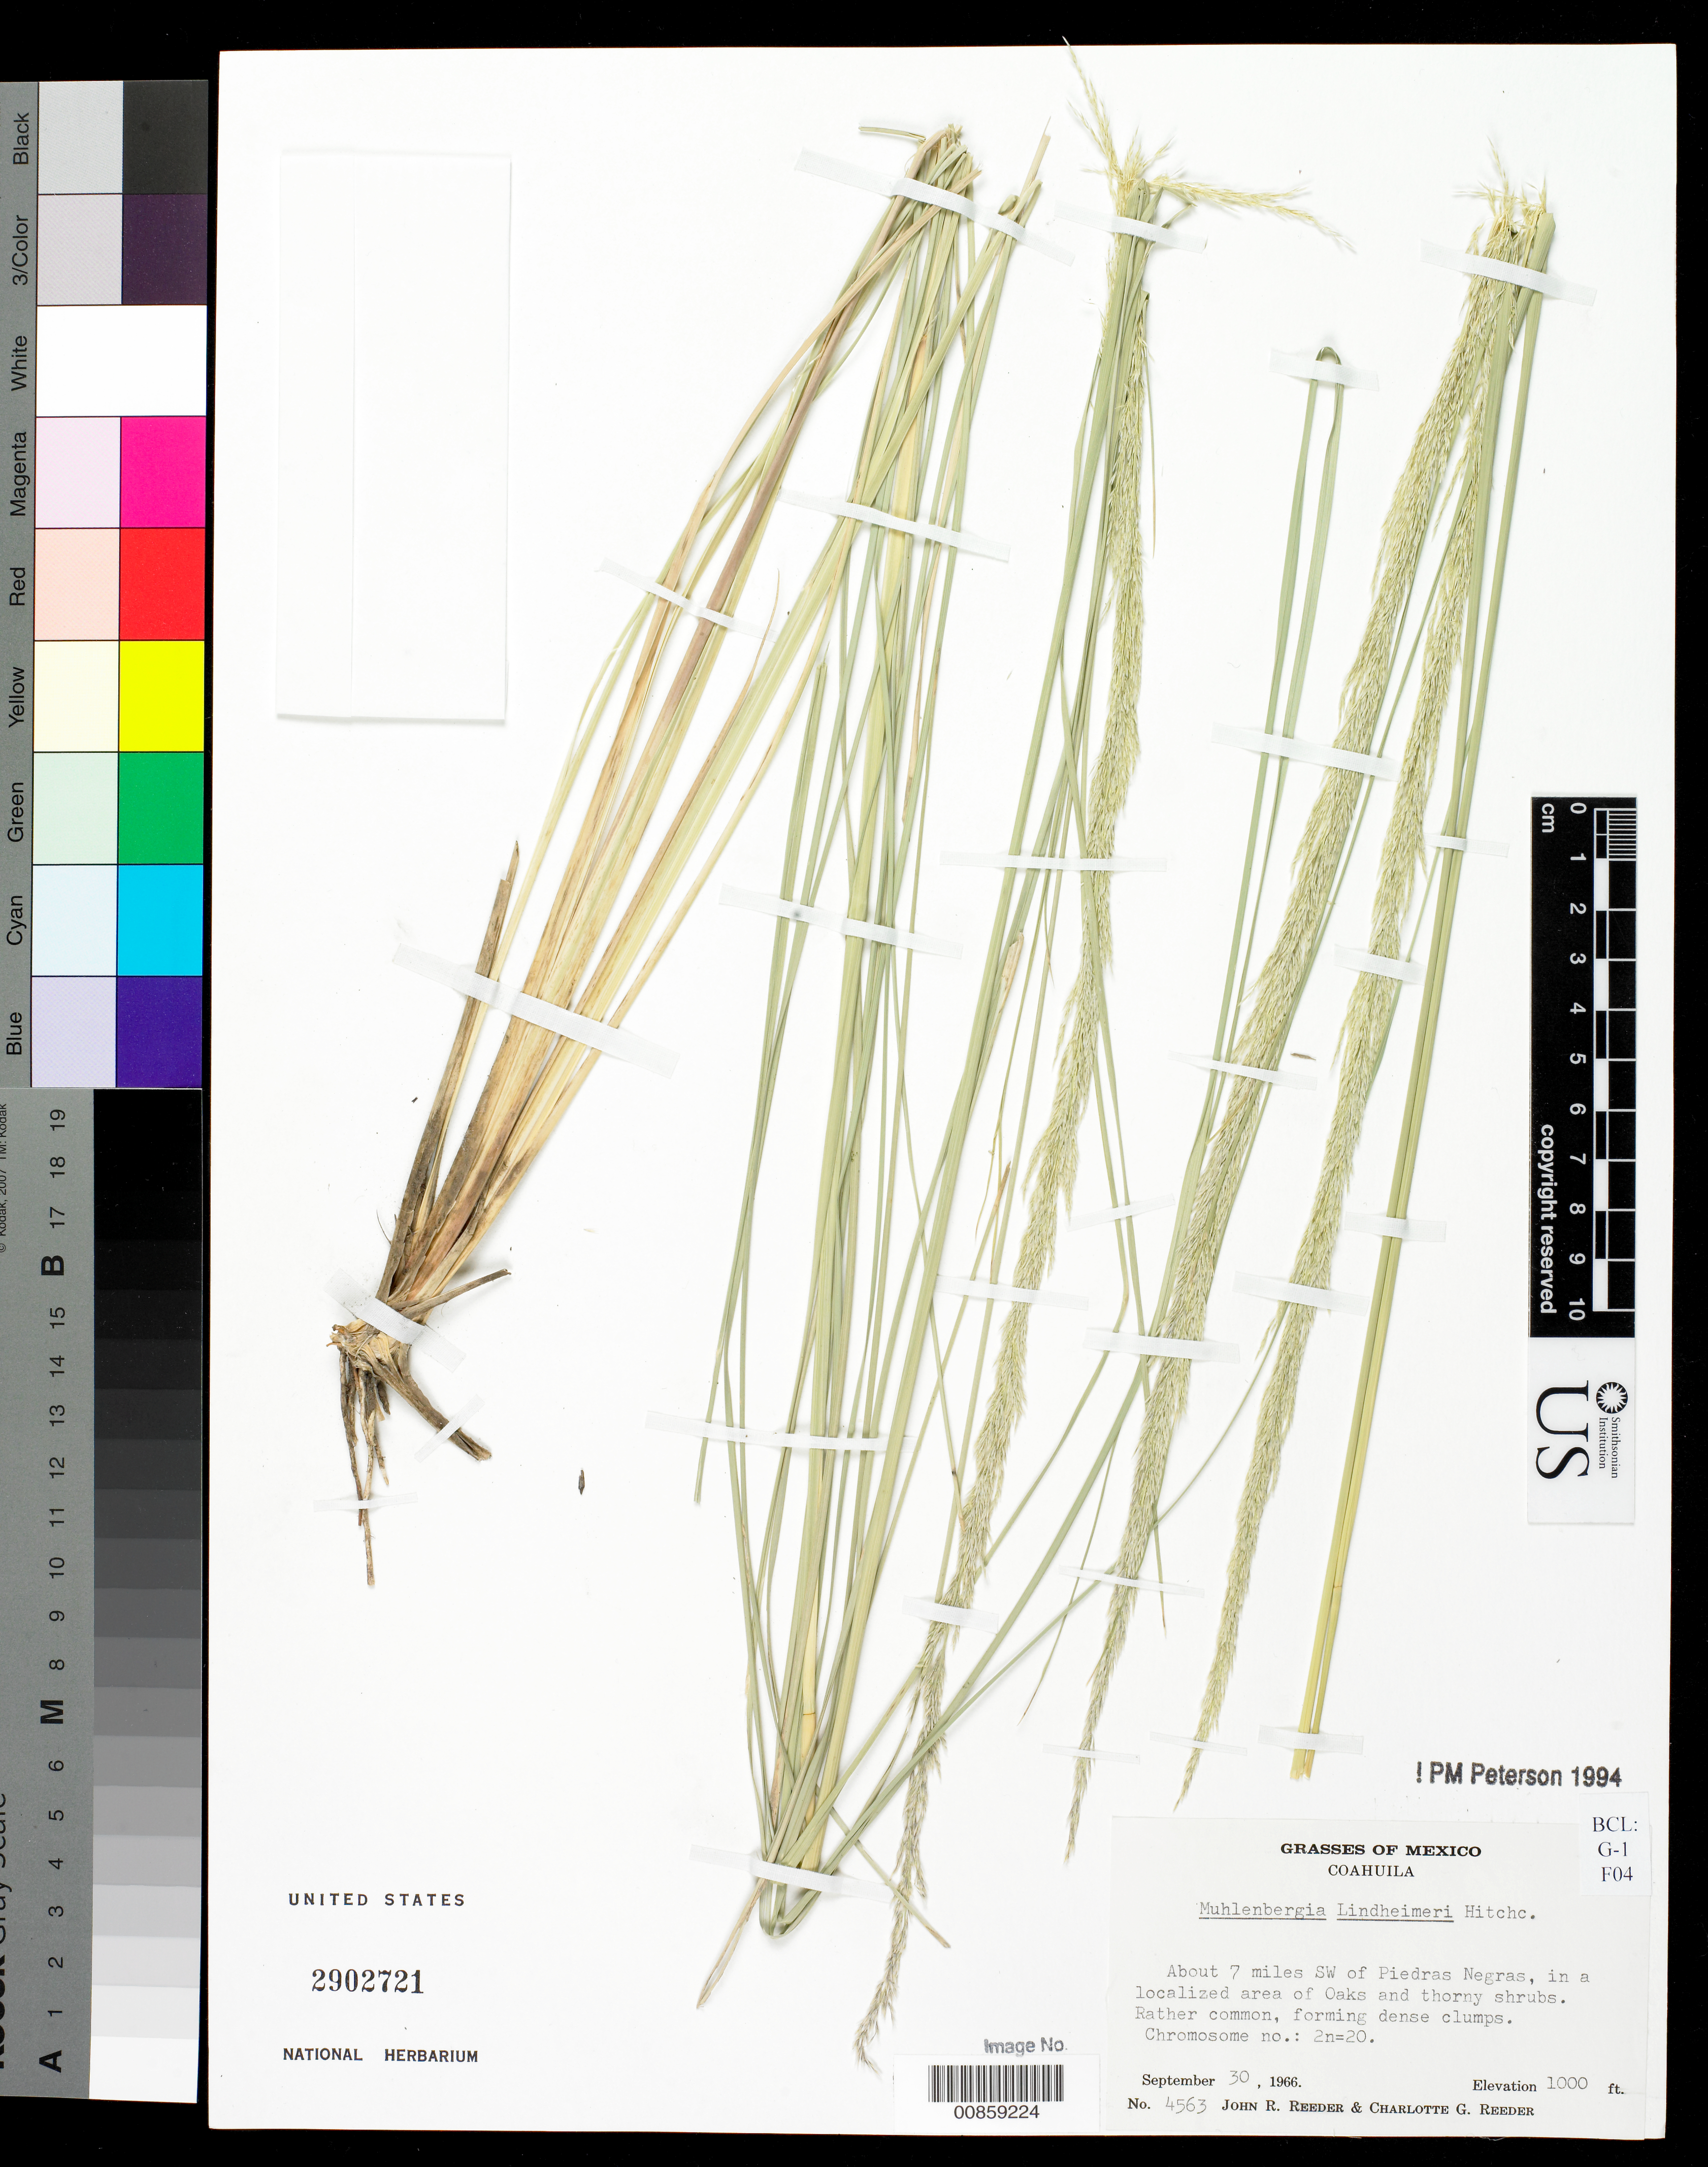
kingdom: Plantae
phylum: Tracheophyta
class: Liliopsida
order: Poales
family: Poaceae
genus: Muhlenbergia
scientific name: Muhlenbergia lindheimeri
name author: Hitchc.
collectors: C. G. Reeder & J. R. Reeder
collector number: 4563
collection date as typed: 30 Sep 1966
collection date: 1966-09-30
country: Mexico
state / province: Coahuila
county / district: Piedras Negras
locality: About 7 mi SW Piedras Negras, mpio. Piedras Negras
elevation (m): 300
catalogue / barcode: US 2902721